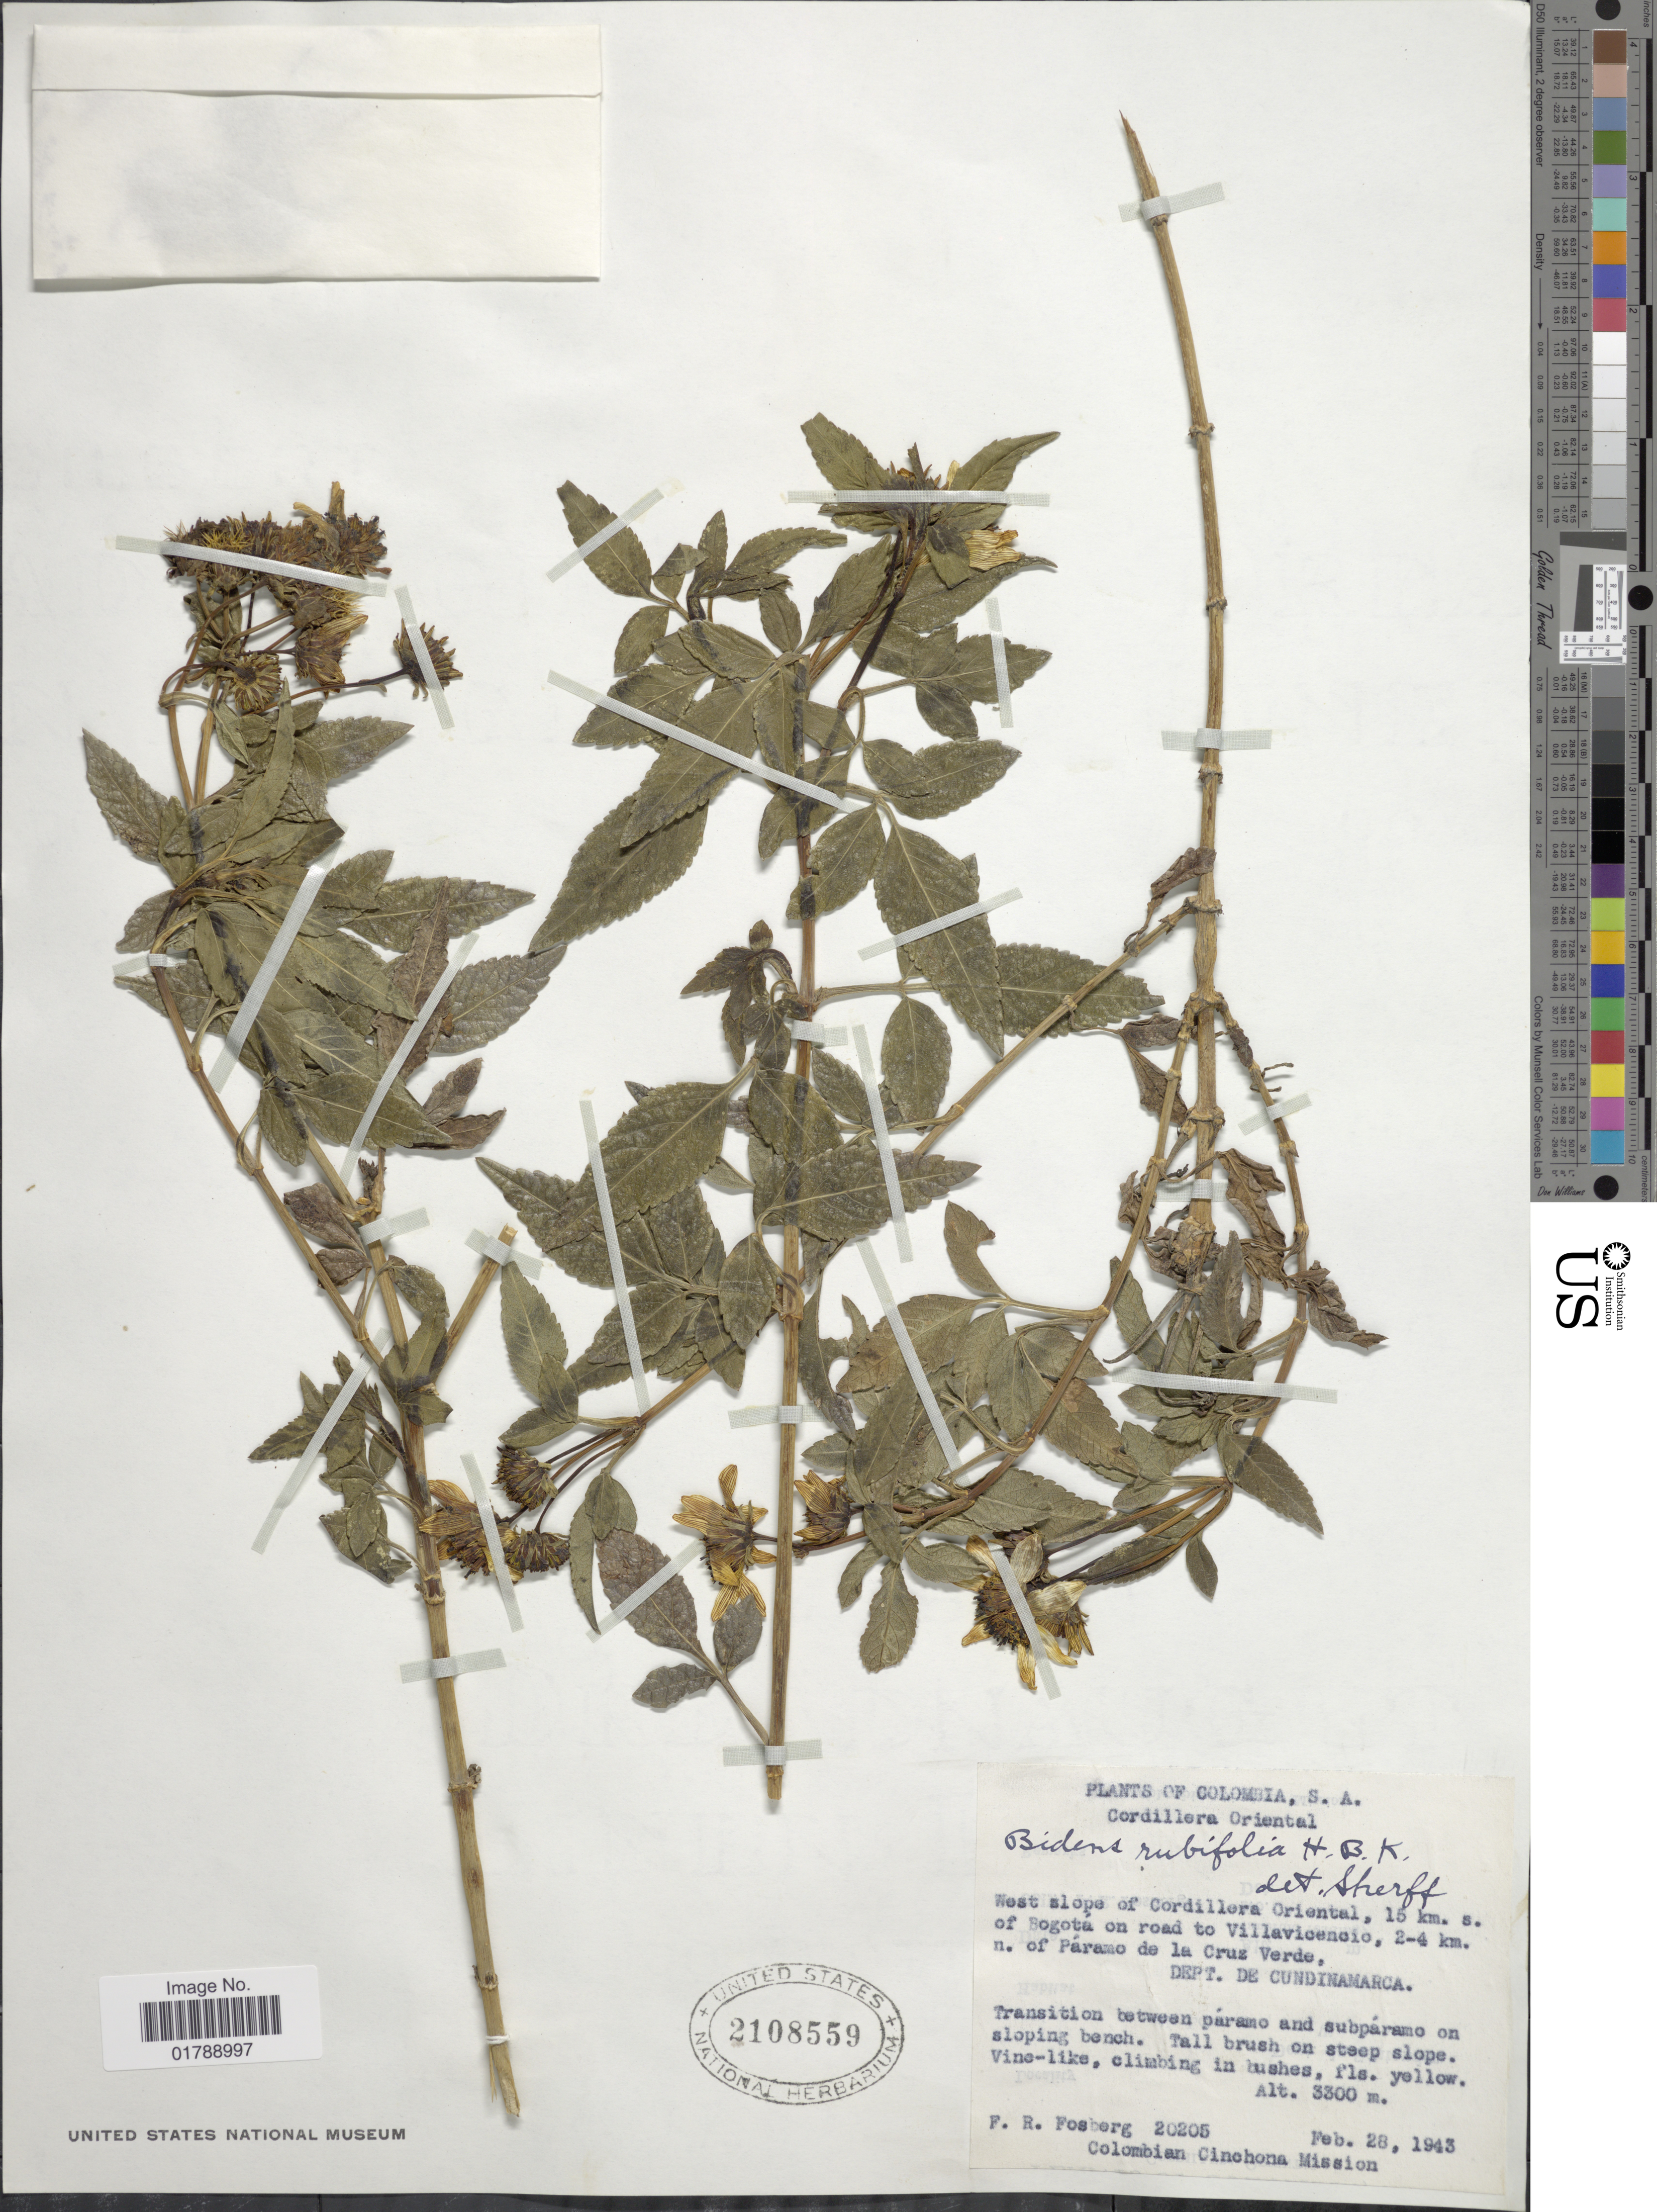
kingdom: Plantae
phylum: Tracheophyta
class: Magnoliopsida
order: Asterales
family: Asteraceae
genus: Bidens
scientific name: Bidens rubifolia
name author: Kunth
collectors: F. R. Fosberg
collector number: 20205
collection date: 1943-02-28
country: Colombia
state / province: Cundinamarca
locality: Cordillera Oriental. West slope of Cordillera Oriental, 15 km. s. of Bogotá on road to Villavicencio, 2-4 km. n. of Páramo de la Cruz Verde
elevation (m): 3300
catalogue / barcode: US 2108559